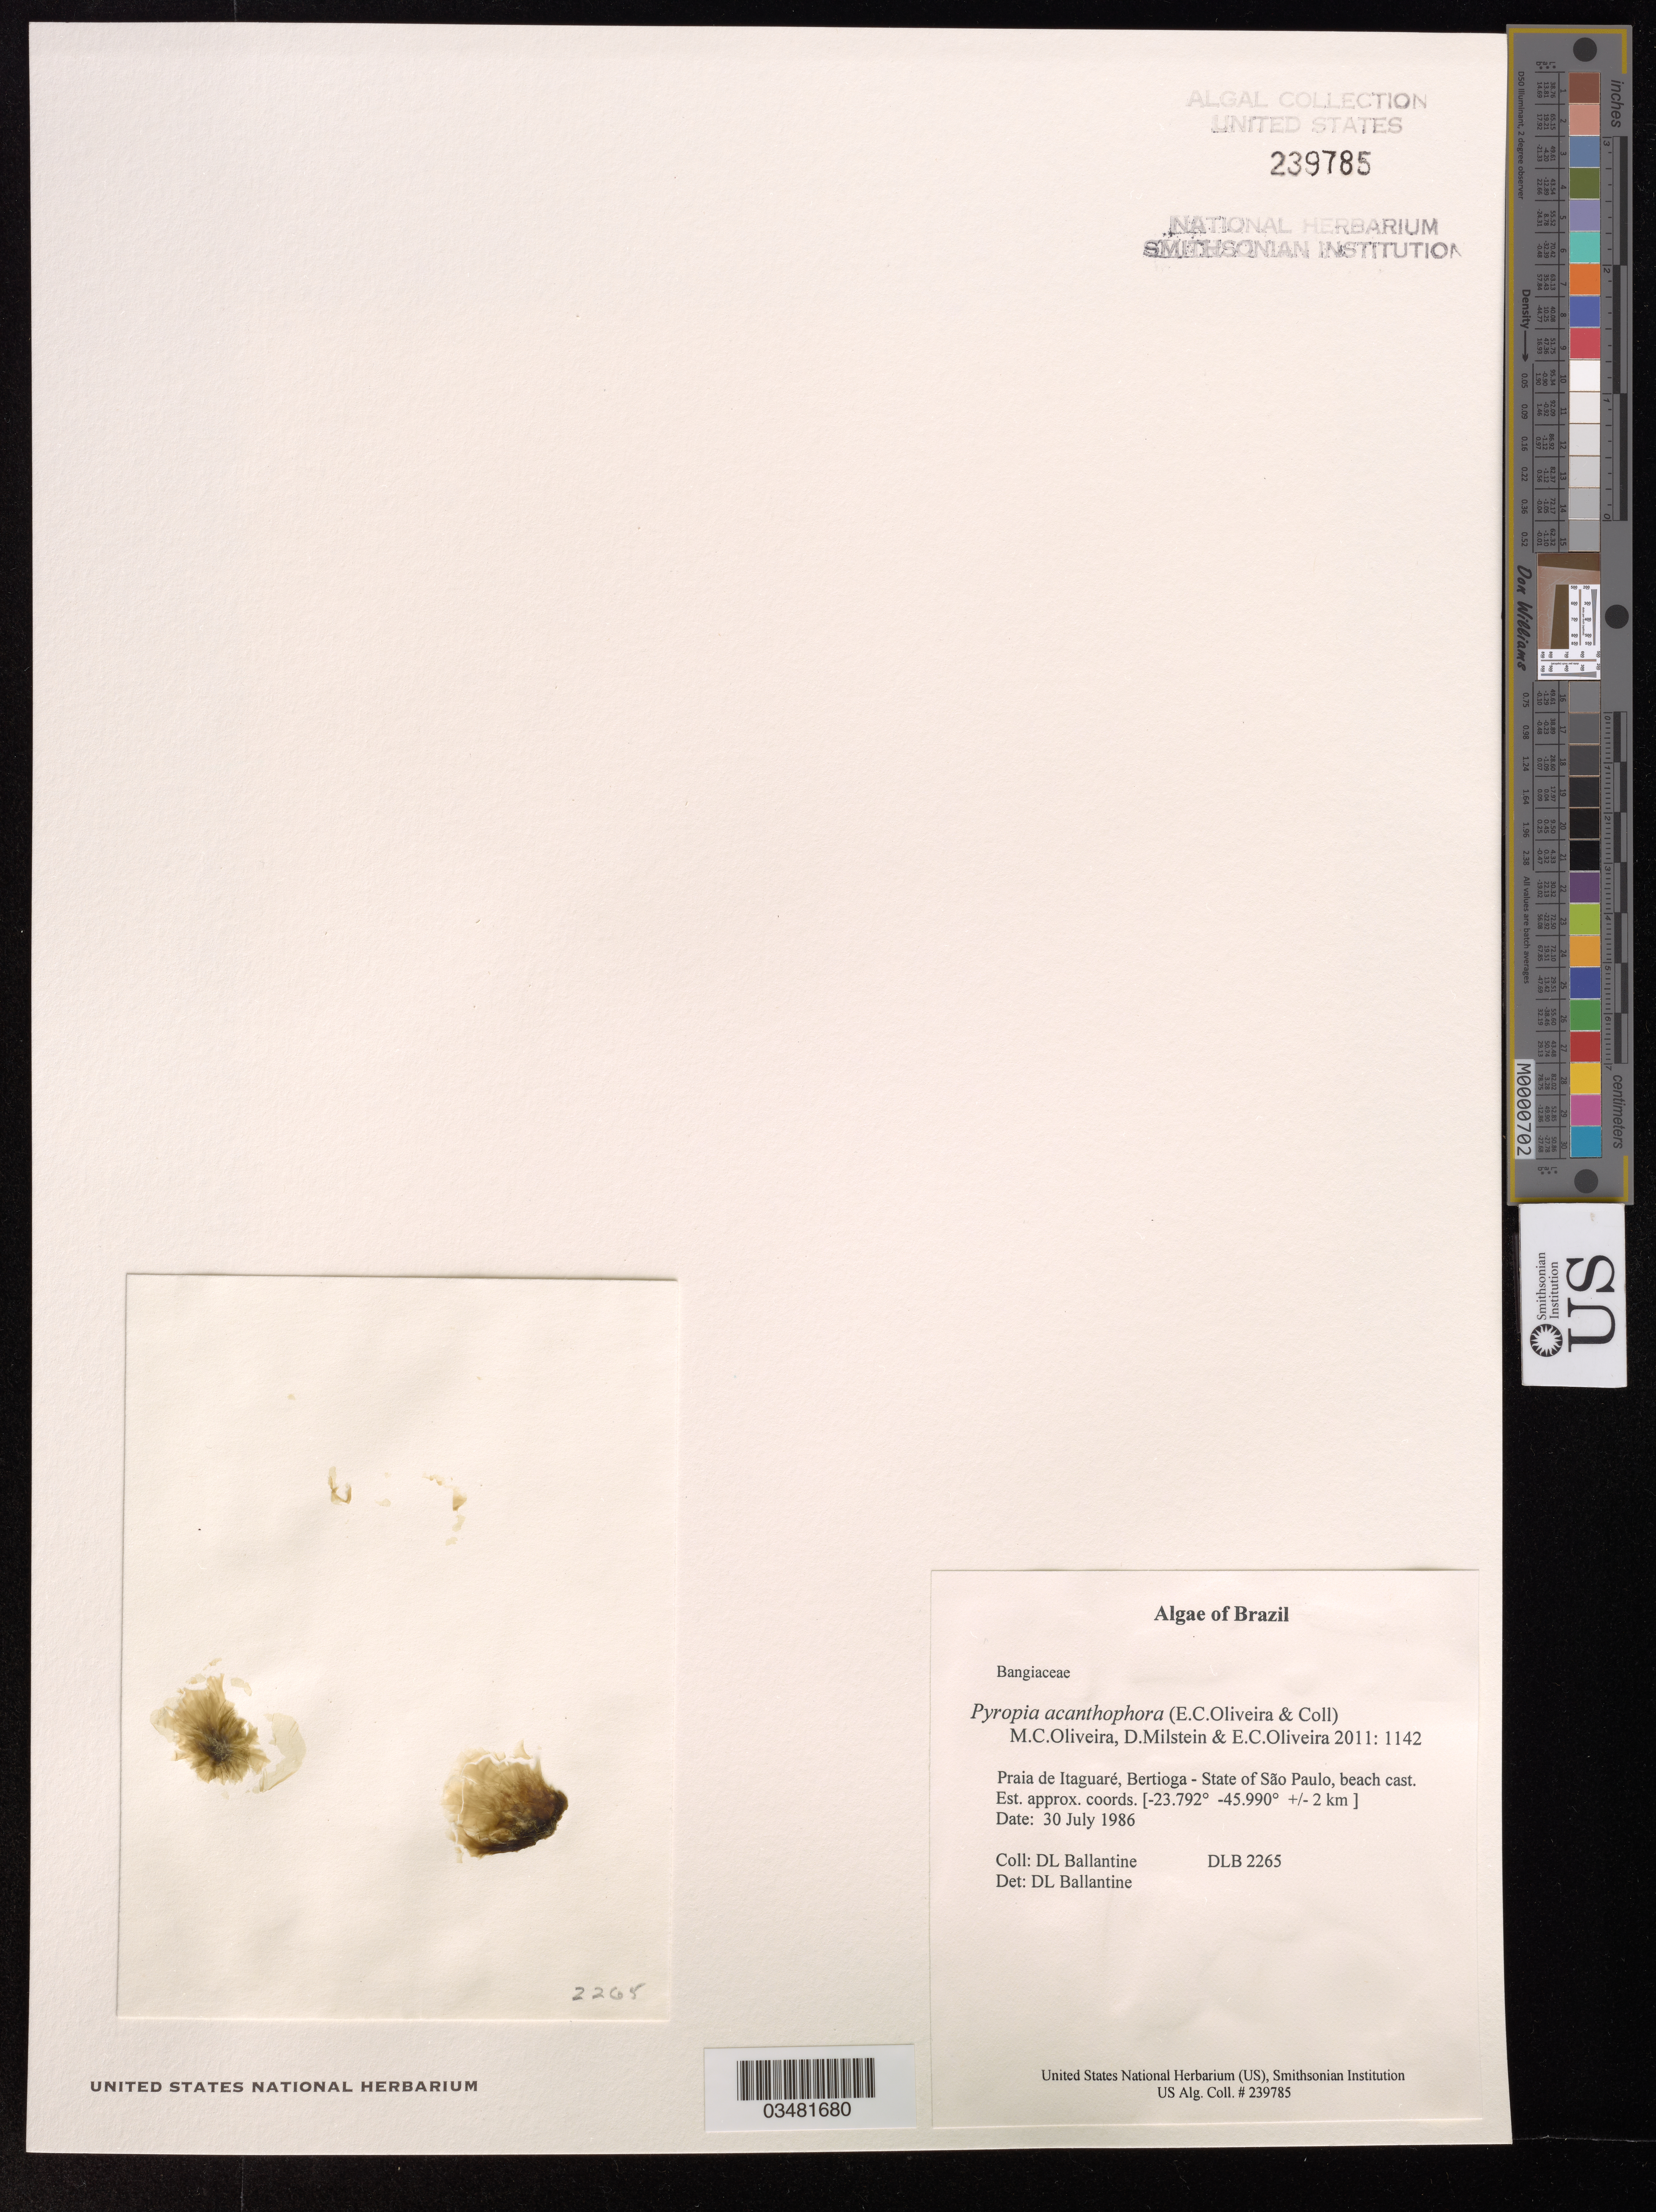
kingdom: Plantae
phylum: Rhodophyta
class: Bangiophyceae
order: Bangiales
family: Bangiaceae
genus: Pyropia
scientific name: Pyropia acanthophora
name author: (E.C. Oliveira & Coll) M.C. Oliveira et al.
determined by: Ballantine, D. L.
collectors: D.L. Ballantine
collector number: DLB 2265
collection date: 1986-07-30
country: Brazil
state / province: São Paulo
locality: Praia de Itaguare, Bertioga.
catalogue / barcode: US 239785